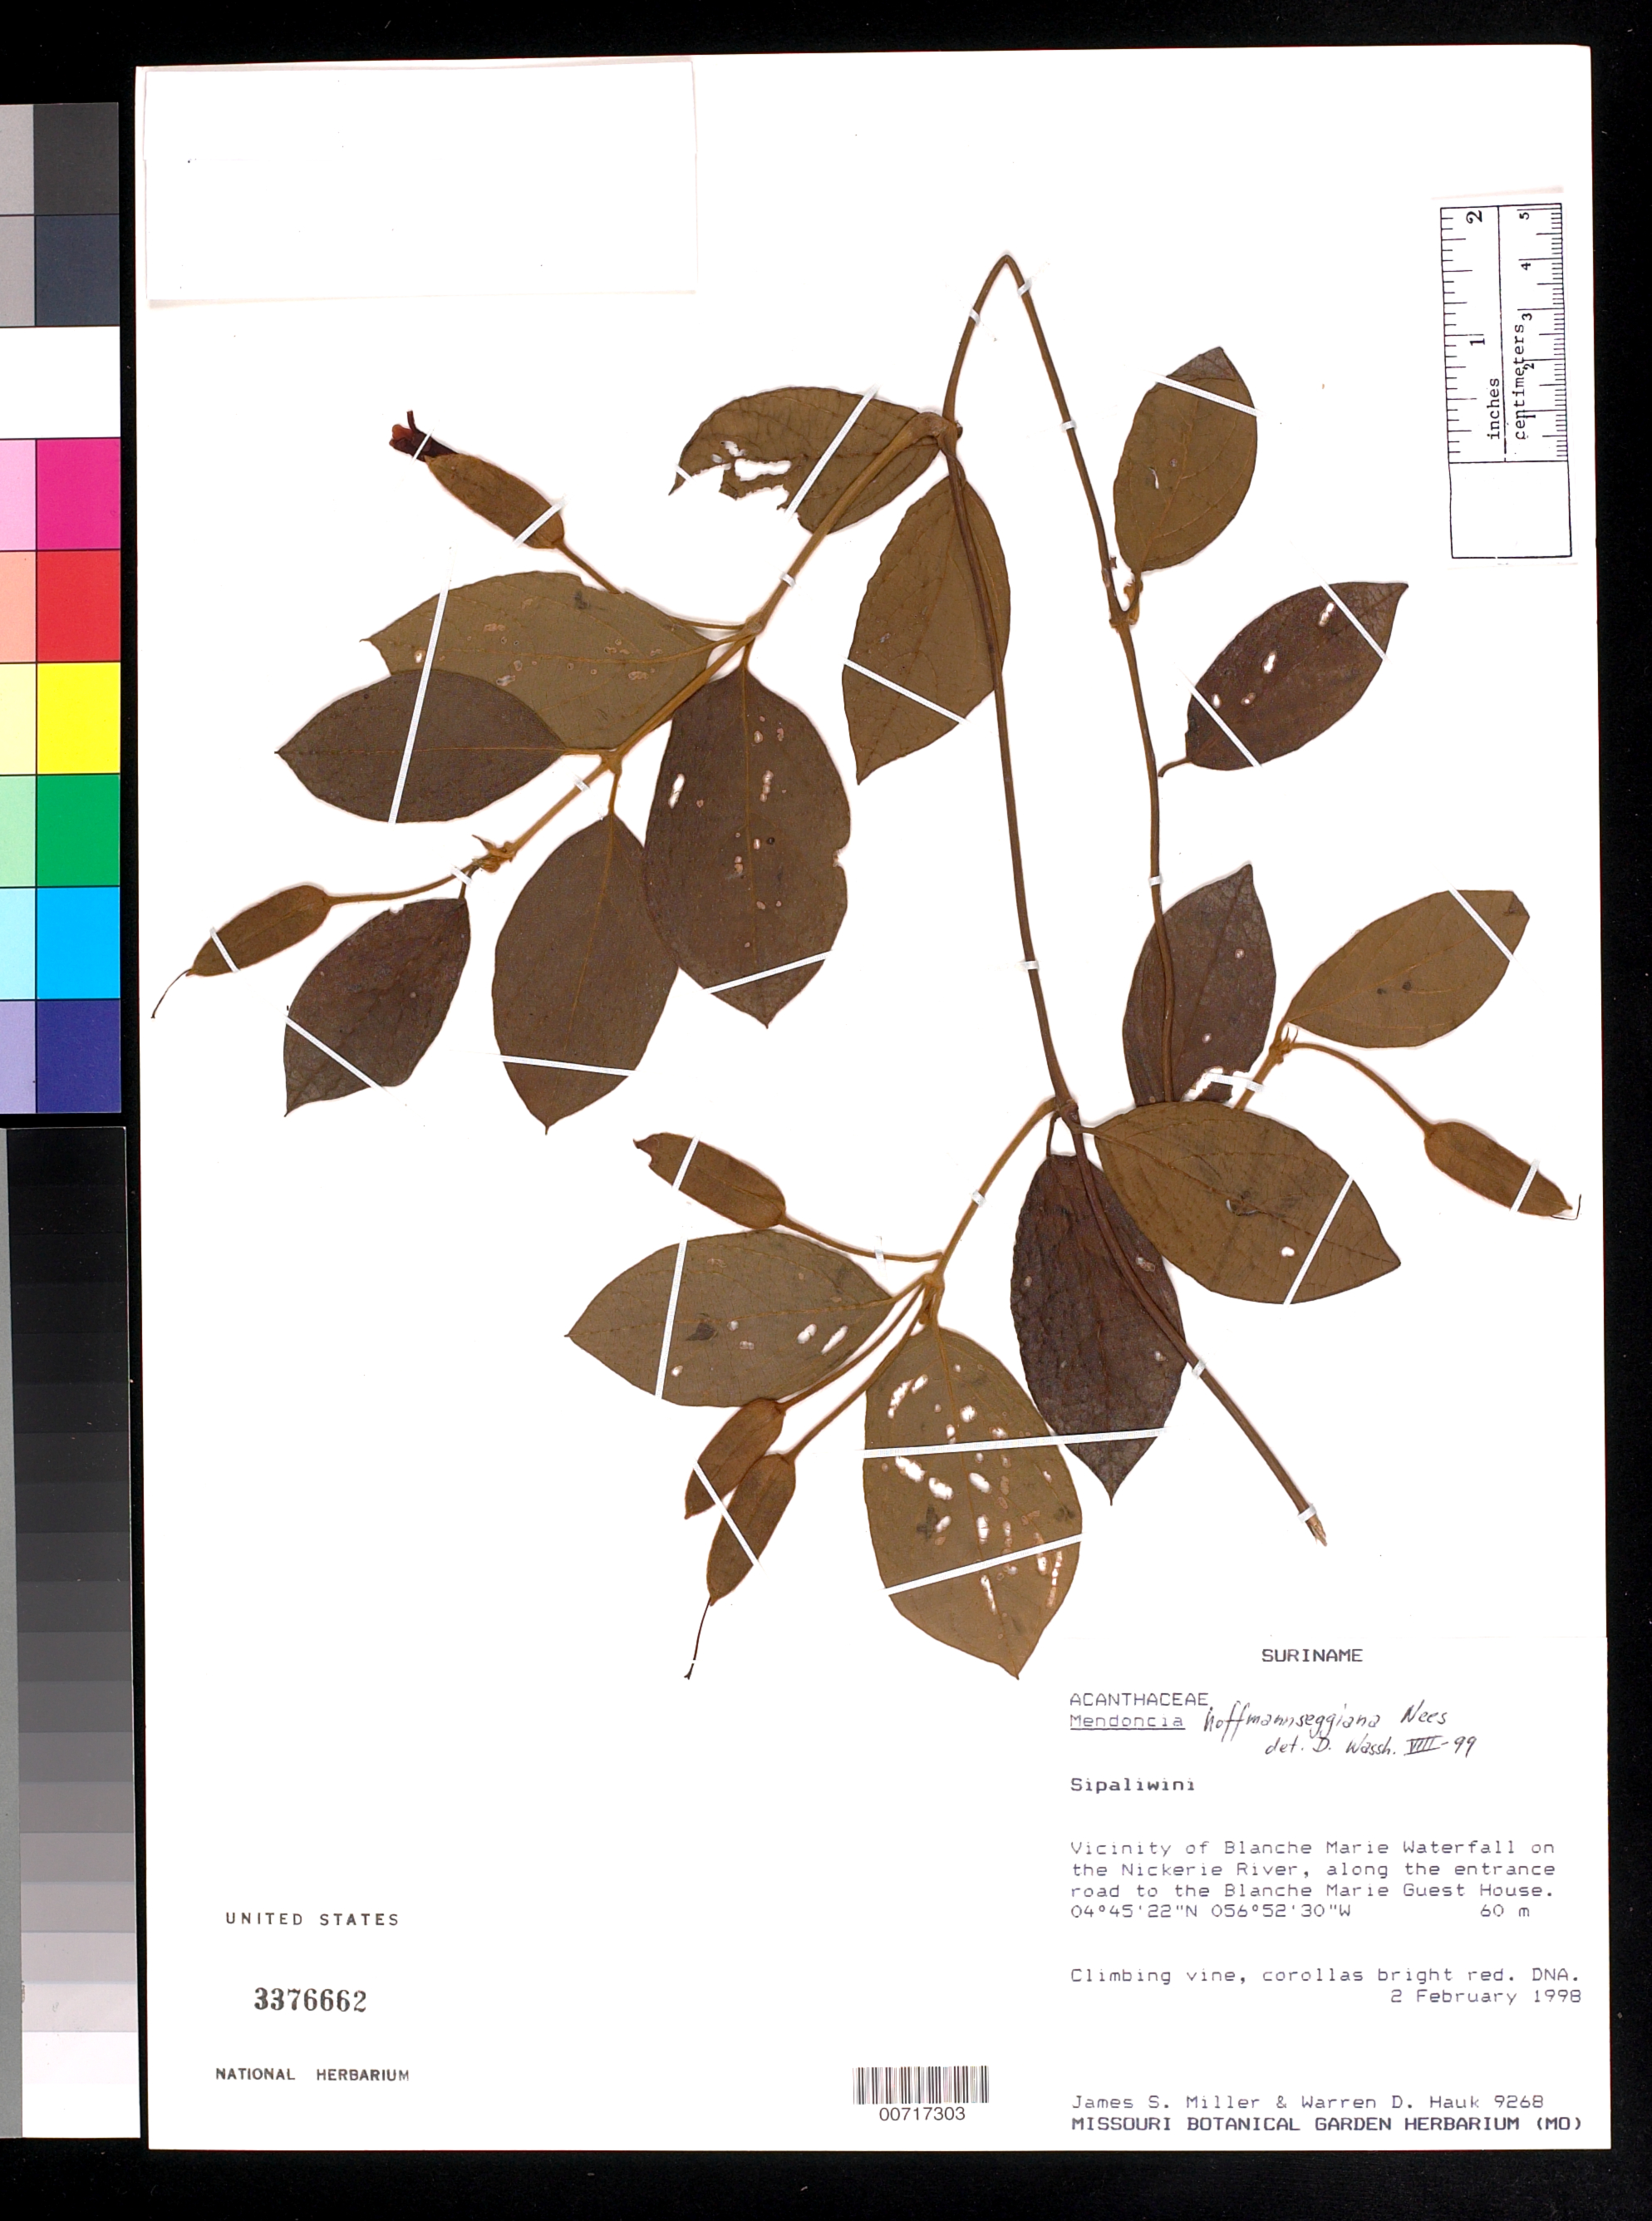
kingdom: Plantae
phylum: Tracheophyta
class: Magnoliopsida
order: Lamiales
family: Acanthaceae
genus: Mendoncia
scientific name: Mendoncia hoffmannseggiana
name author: Nees in DC.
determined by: Wasshausen, Dieter C., (BOT), Smithsonian Institution - National Museum of Natural History (UNITED STATES)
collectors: J. S. Miller & W. Hauk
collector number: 9268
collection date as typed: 2-Feb-98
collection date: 1998-02-02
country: Suriname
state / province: Sipaliwini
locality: Blanche Marie falls, vic., on Nickerie R., along the entrance road to Blanche Marie Guest House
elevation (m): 60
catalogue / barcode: US 3376662